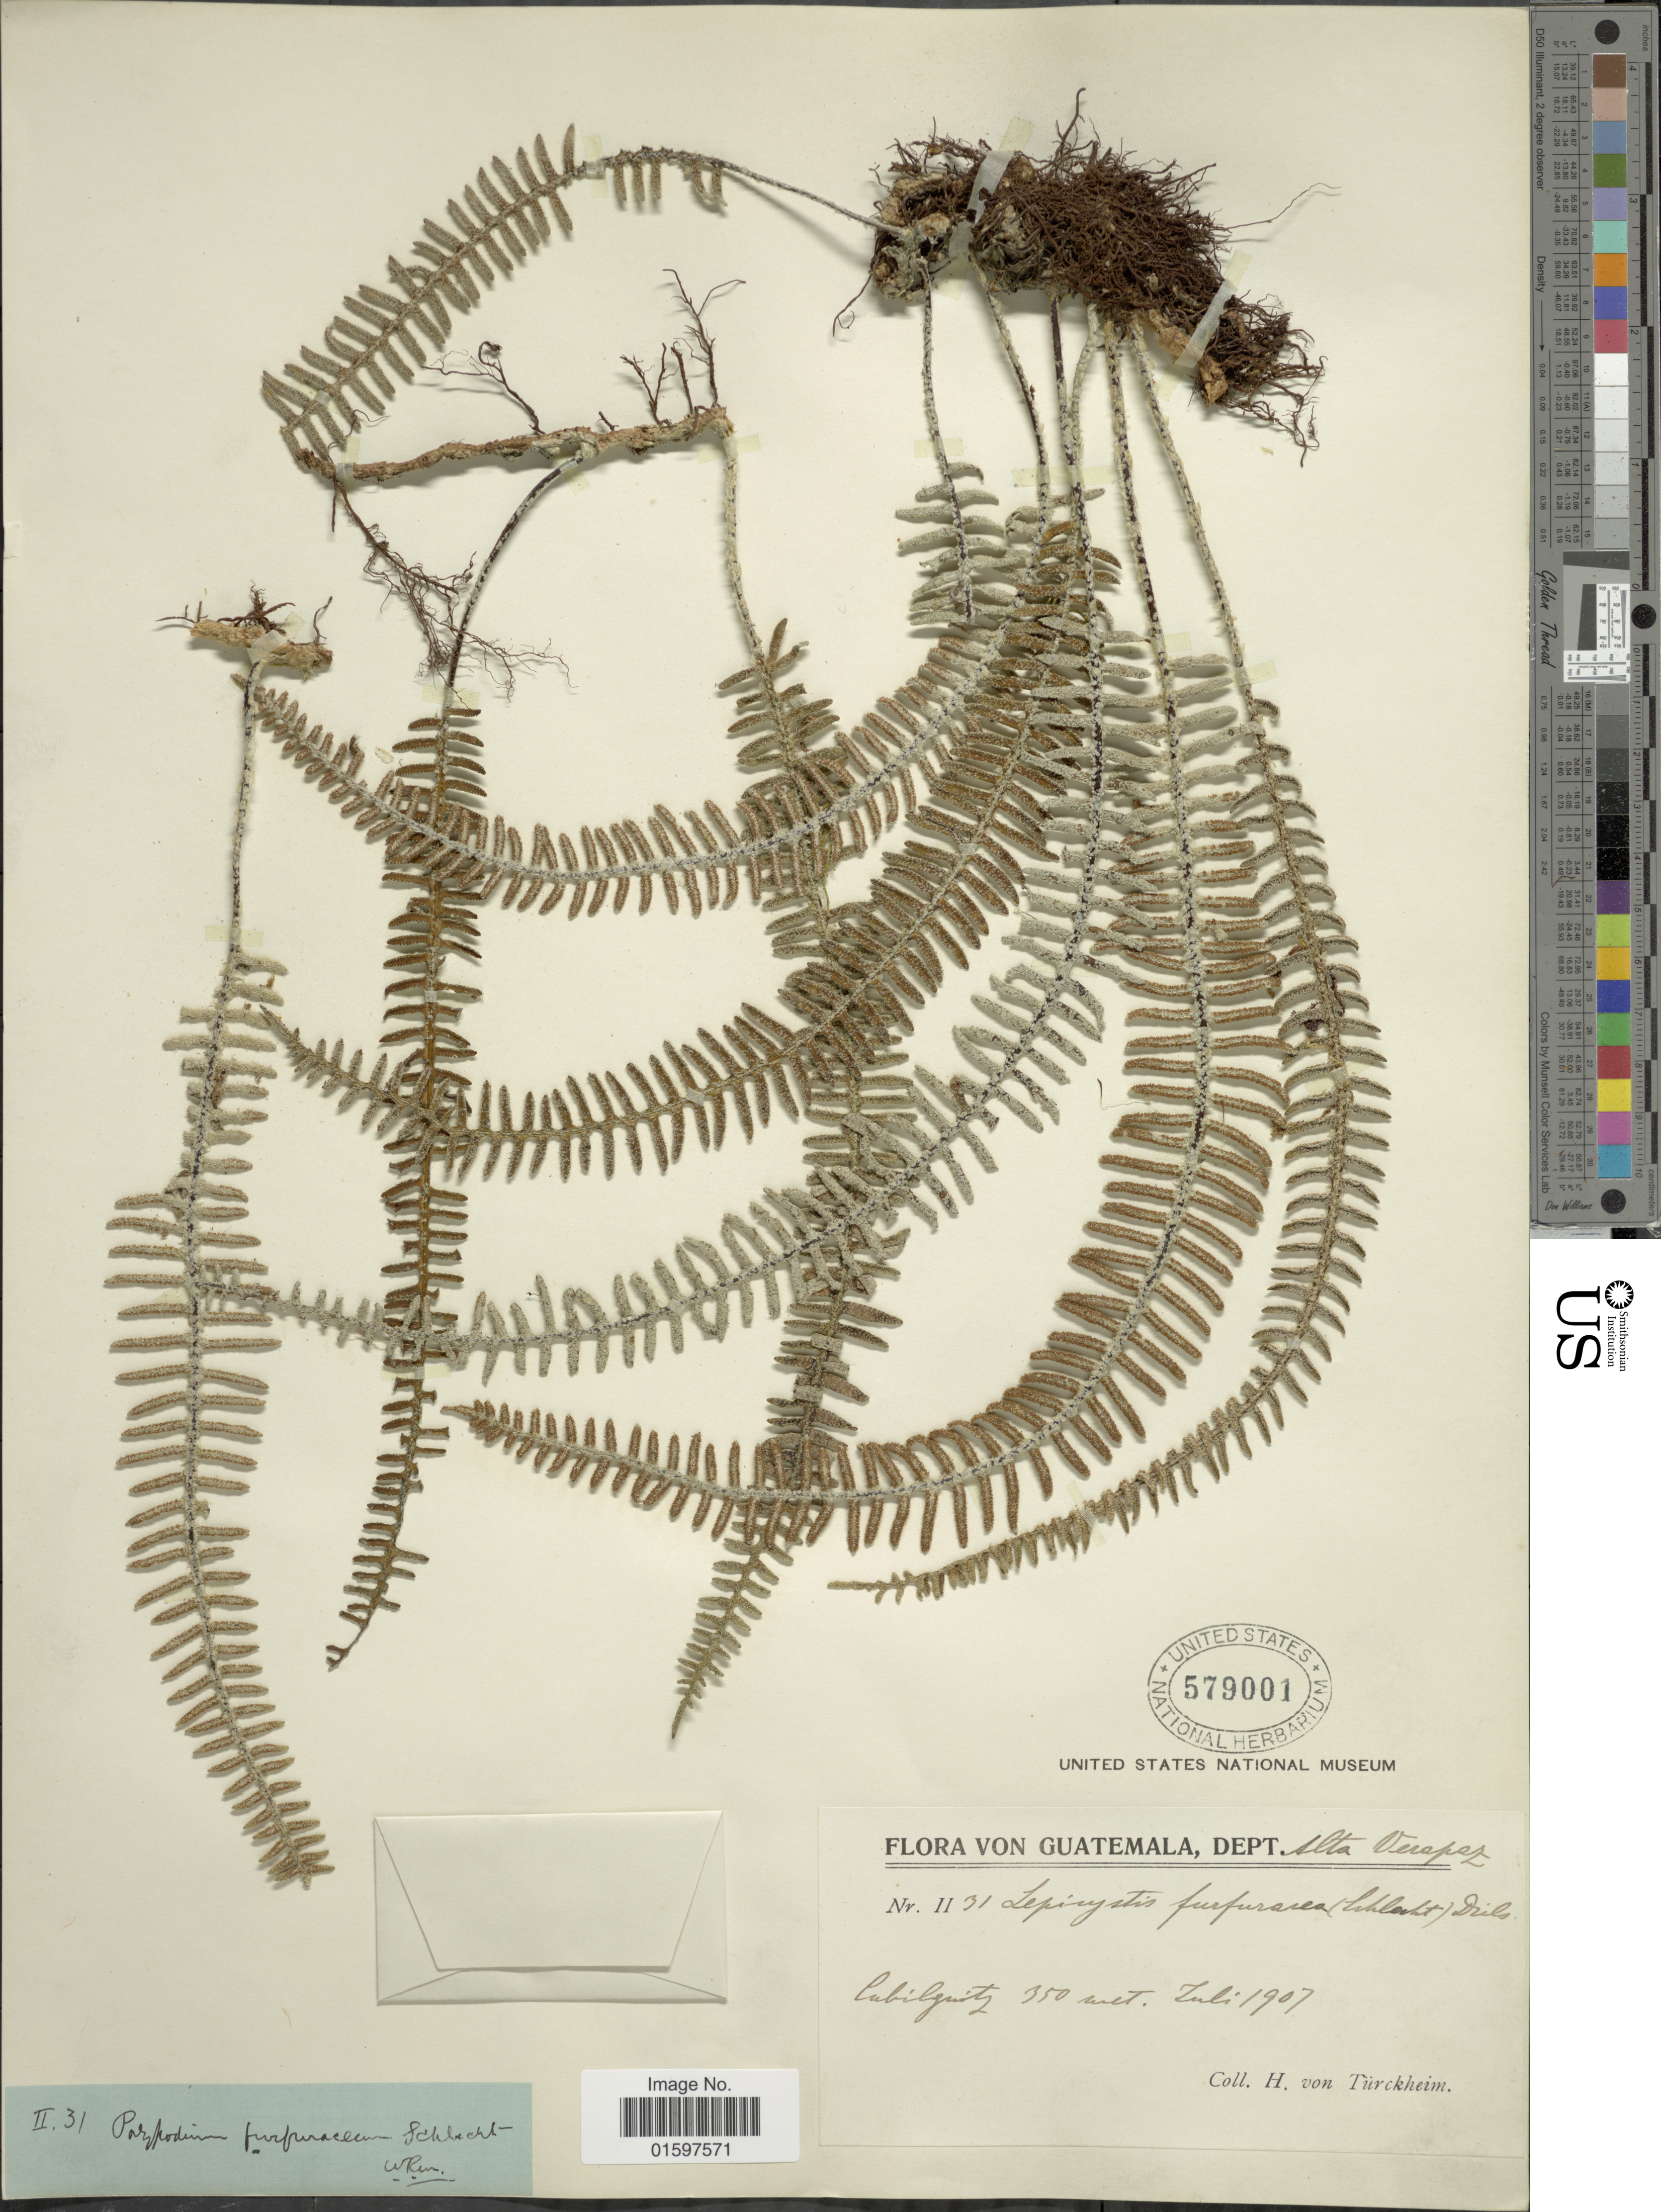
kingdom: Plantae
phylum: Tracheophyta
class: Polypodiopsida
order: Polypodiales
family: Polypodiaceae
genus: Pleopeltis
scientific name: Pleopeltis furfuracea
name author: (Schltdl. & Cham.) A.R. Sm. & Tejero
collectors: H. von Türckheim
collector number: II31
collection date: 1907-07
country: Guatemala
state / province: Alta Verapaz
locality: Cubilquitz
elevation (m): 350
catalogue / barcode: US 579001